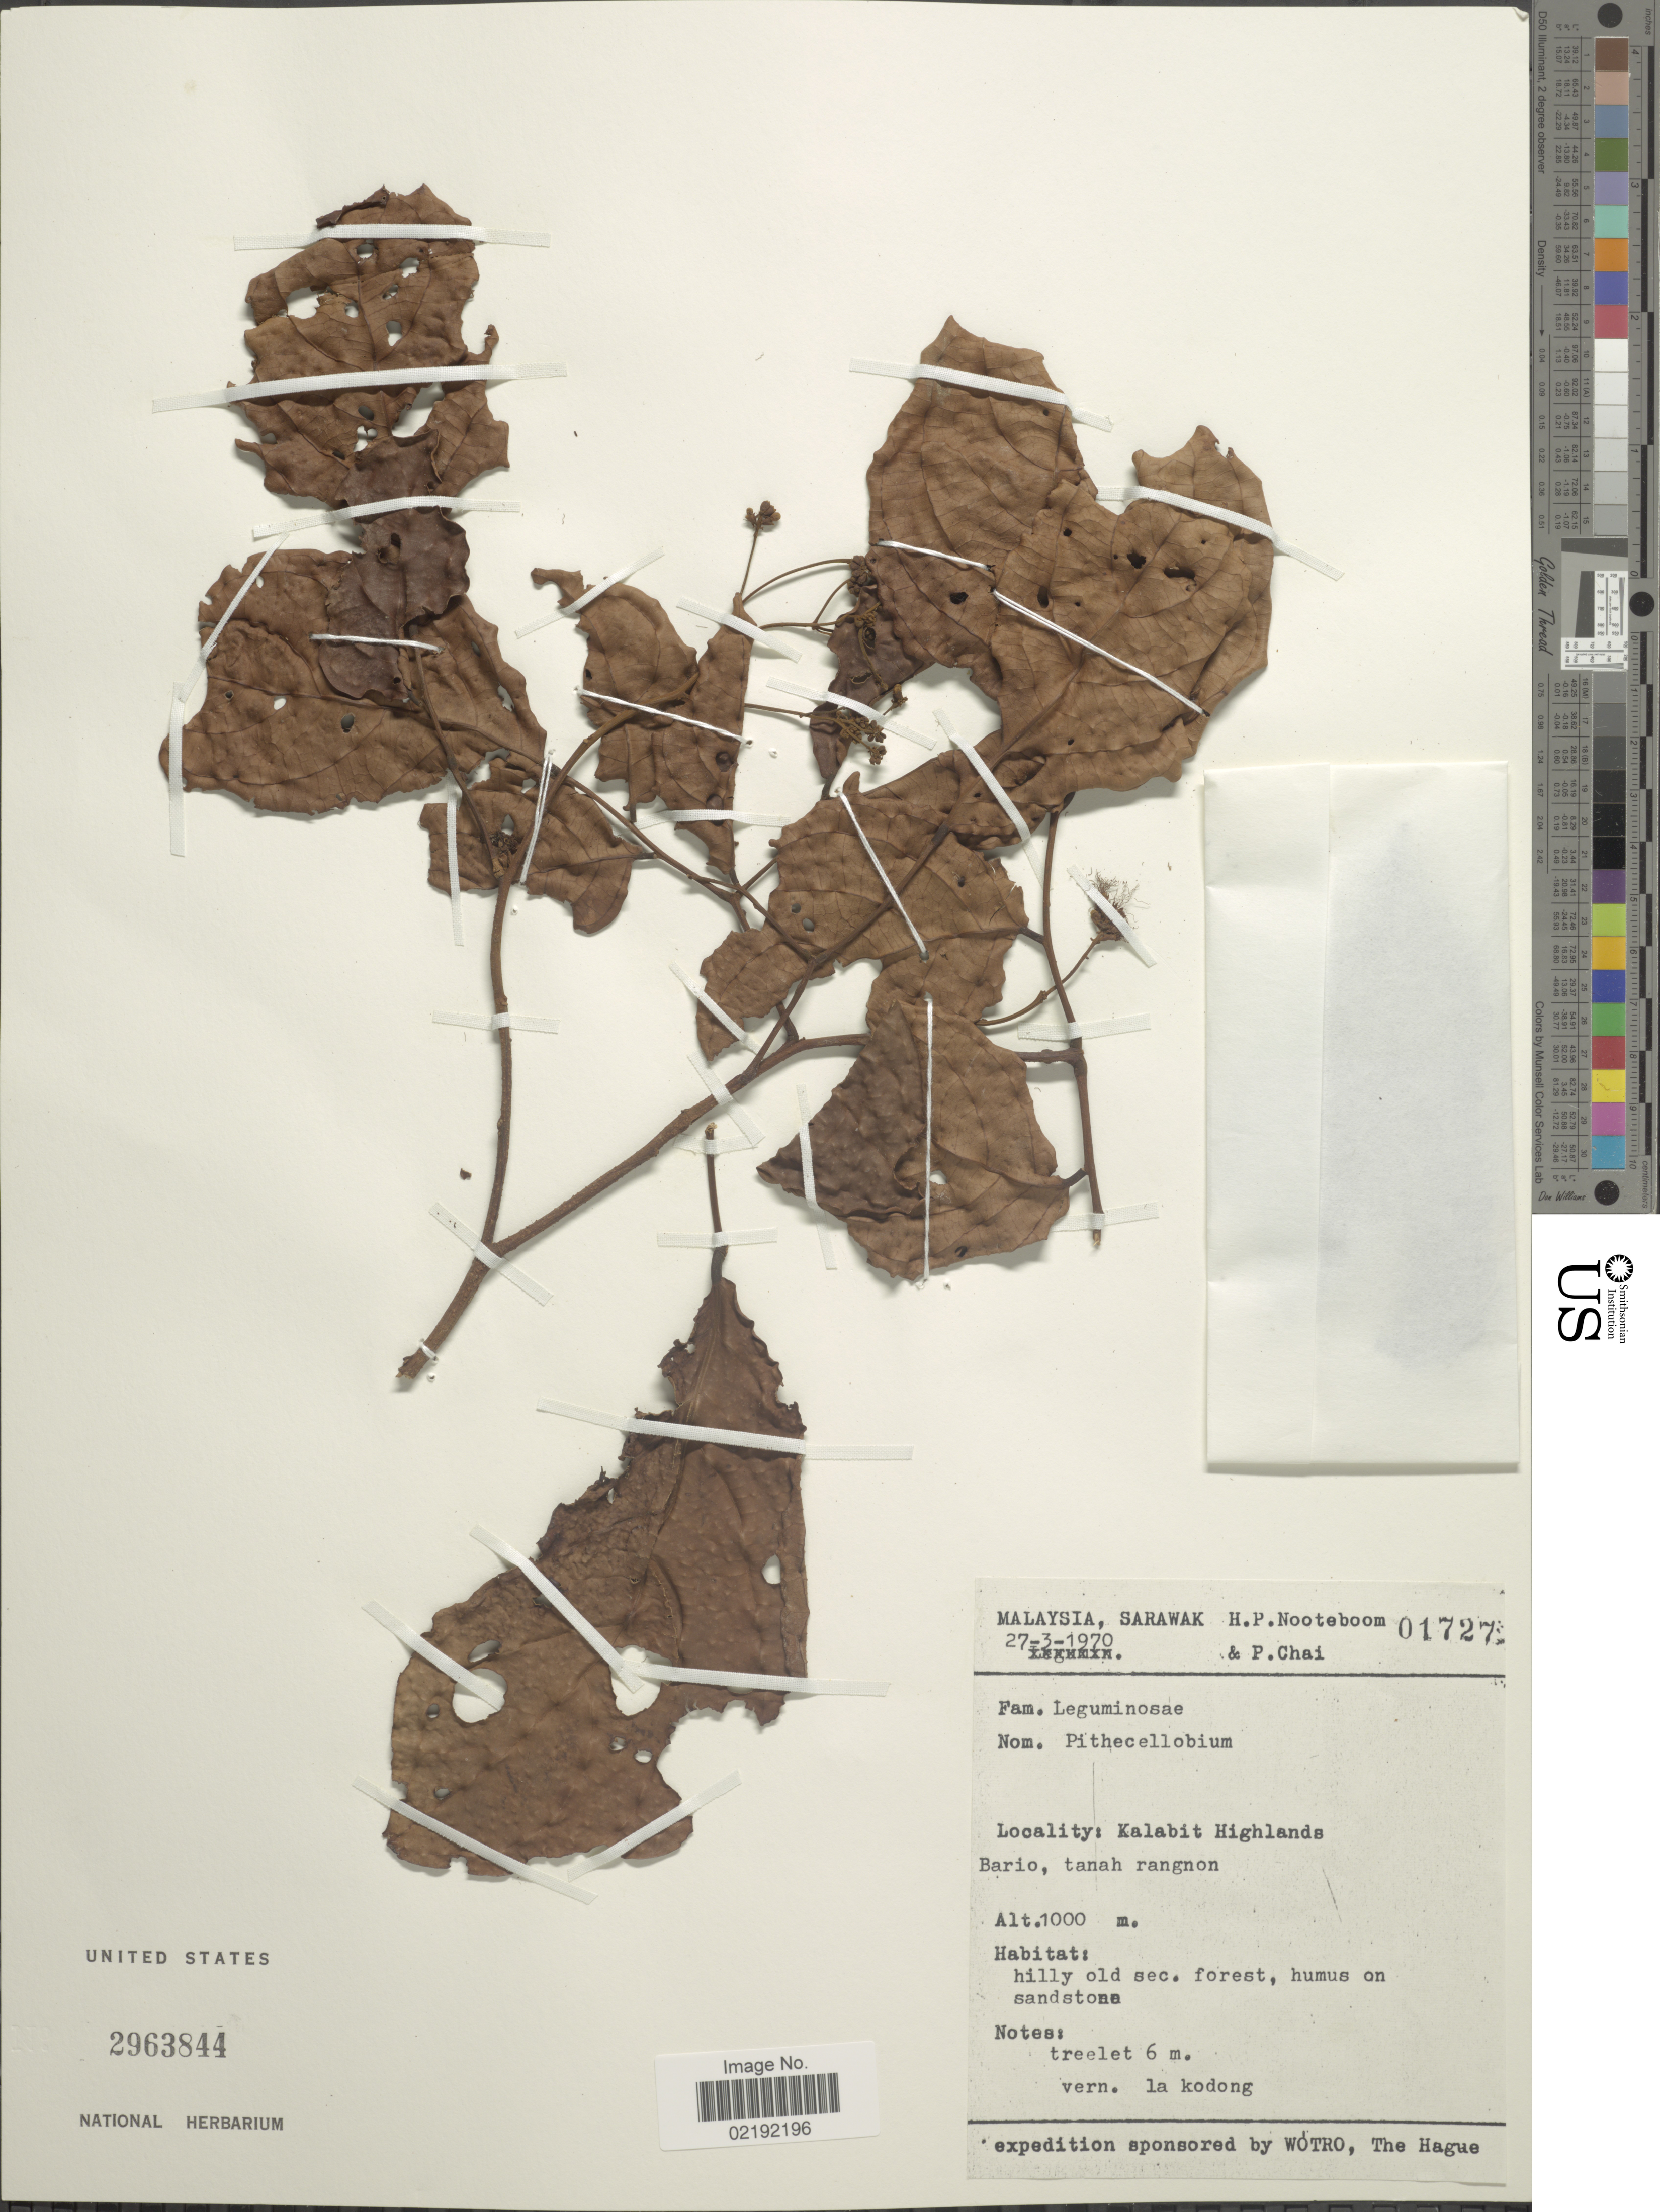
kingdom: Plantae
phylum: Tracheophyta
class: Magnoliopsida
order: Fabales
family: Fabaceae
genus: Pithecellobium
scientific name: Pithecellobium sp.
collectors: H. P. Nooteboom & P. Chai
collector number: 01727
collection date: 1970-03-27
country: Malaysia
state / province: Sarawak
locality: Kalabit Highlands. Bario, tanah rangnon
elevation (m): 1000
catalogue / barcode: US 2963844